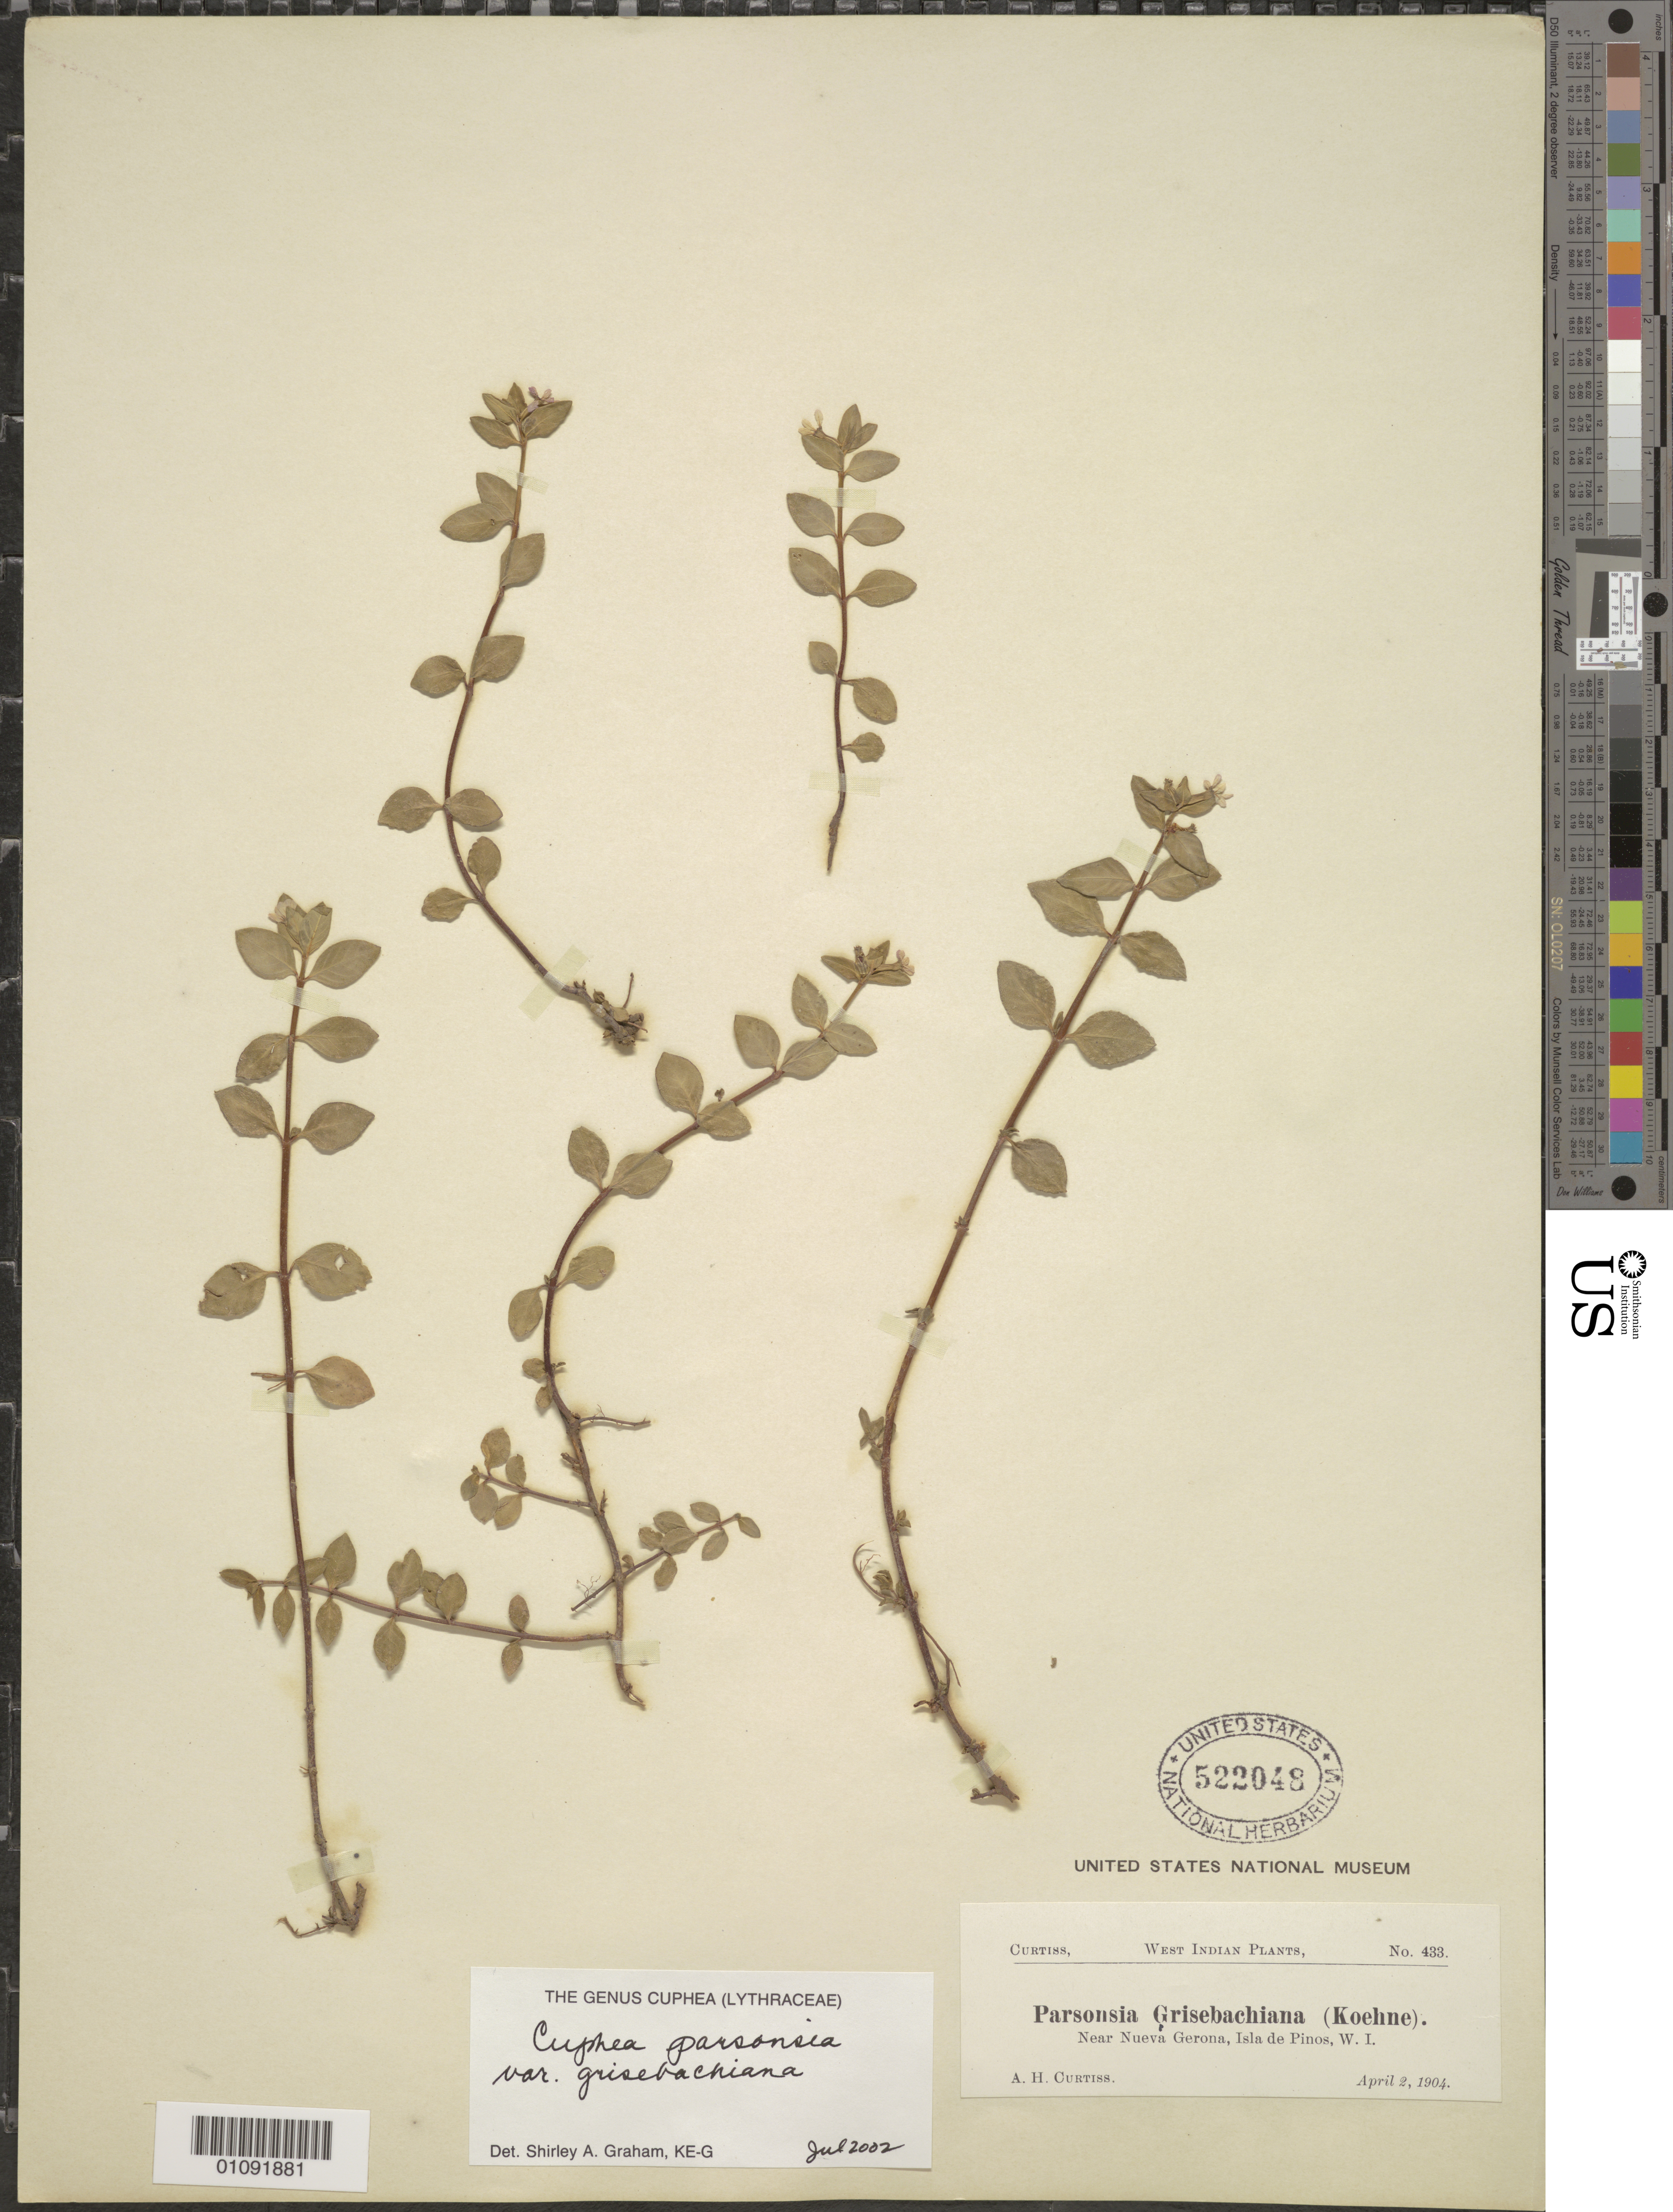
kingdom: Plantae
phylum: Tracheophyta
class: Magnoliopsida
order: Myrtales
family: Lythraceae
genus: Cuphea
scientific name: Cuphea grisebachiana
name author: Koehne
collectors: A. H. Curtiss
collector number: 433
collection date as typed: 02 Apr 1904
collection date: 1904-04-02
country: Cuba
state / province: Isla de La Juventud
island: Isla de la Juventud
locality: Isle of Pines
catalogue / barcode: US 522048